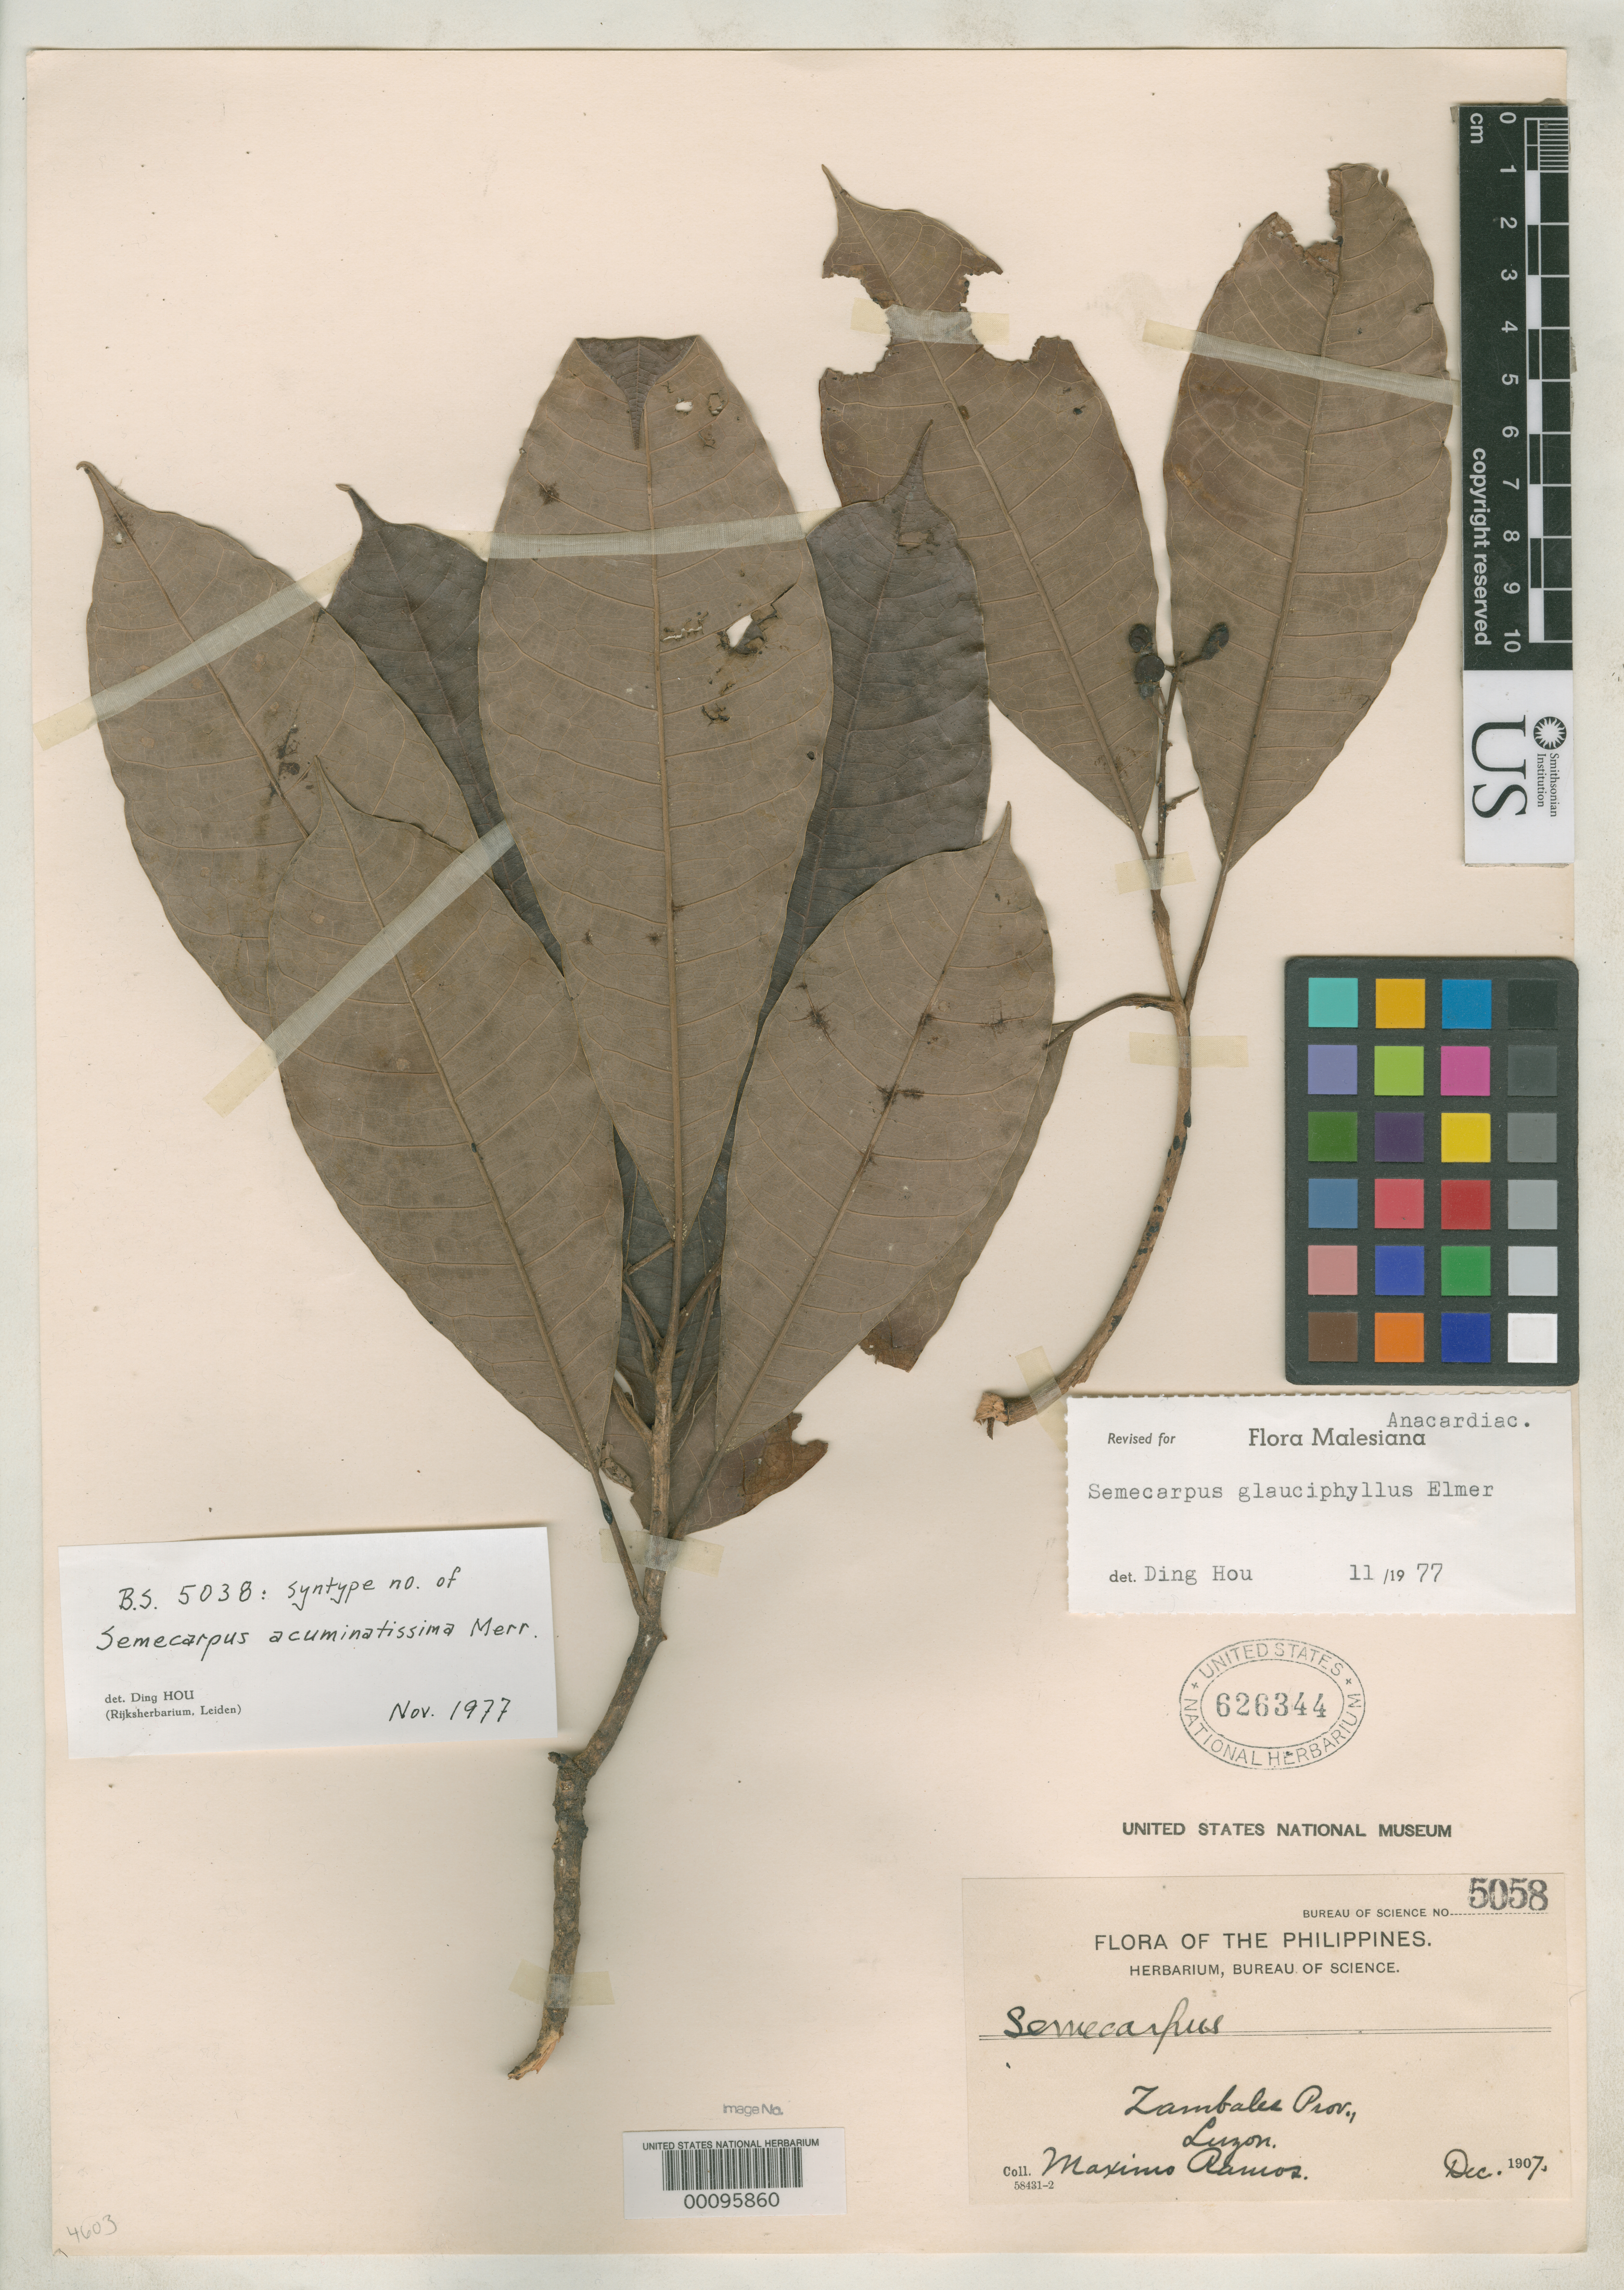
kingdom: Plantae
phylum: Tracheophyta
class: Magnoliopsida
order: Sapindales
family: Anacardiaceae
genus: Semecarpus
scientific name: Semecarpus acuminatissimus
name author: Merr.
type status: Syntype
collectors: M. Ramos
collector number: Bur. Sci. 5058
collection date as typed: Dec 1907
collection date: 1907-12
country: Philippines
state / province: Central Luzon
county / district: Zambales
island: Luzon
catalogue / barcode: US 626344